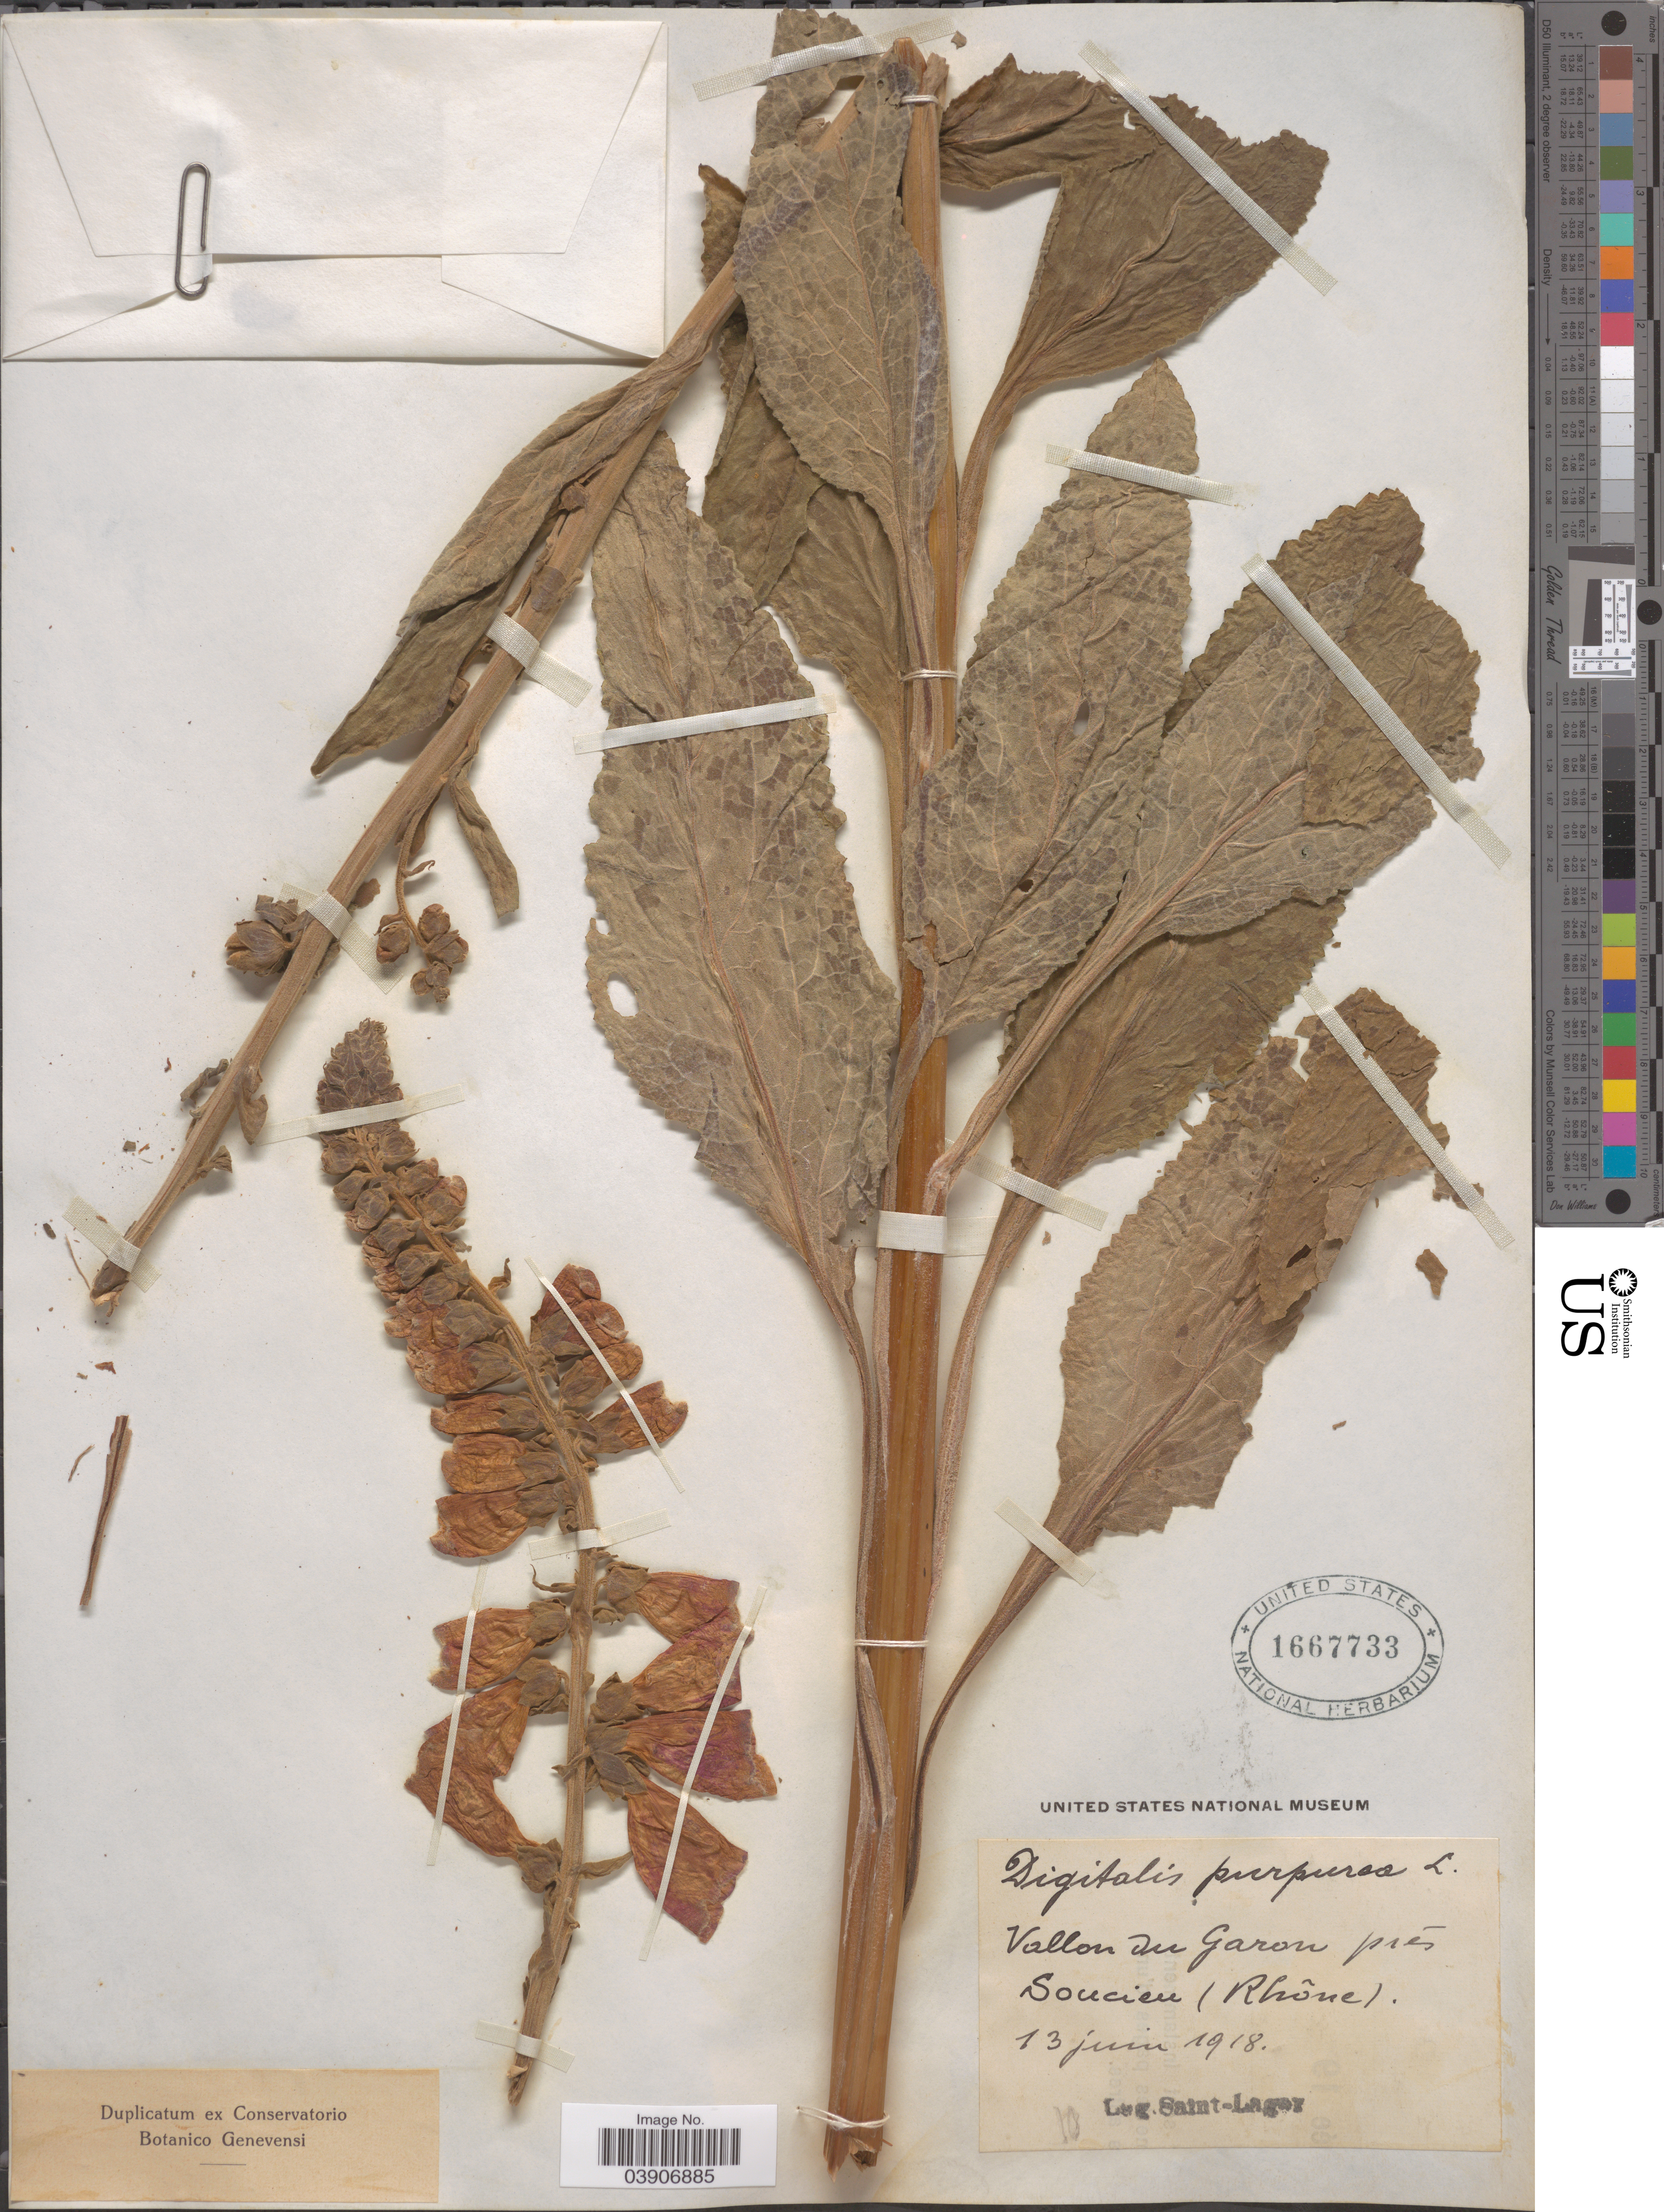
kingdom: Plantae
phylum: Tracheophyta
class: Magnoliopsida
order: Lamiales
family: Plantaginaceae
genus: Digitalis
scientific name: Digitalis purpurea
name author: L.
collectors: Saint-Lager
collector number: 10?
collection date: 1918-06-13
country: France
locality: Vallon du Garon prés Soucieu (Rhône).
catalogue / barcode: US 1667733